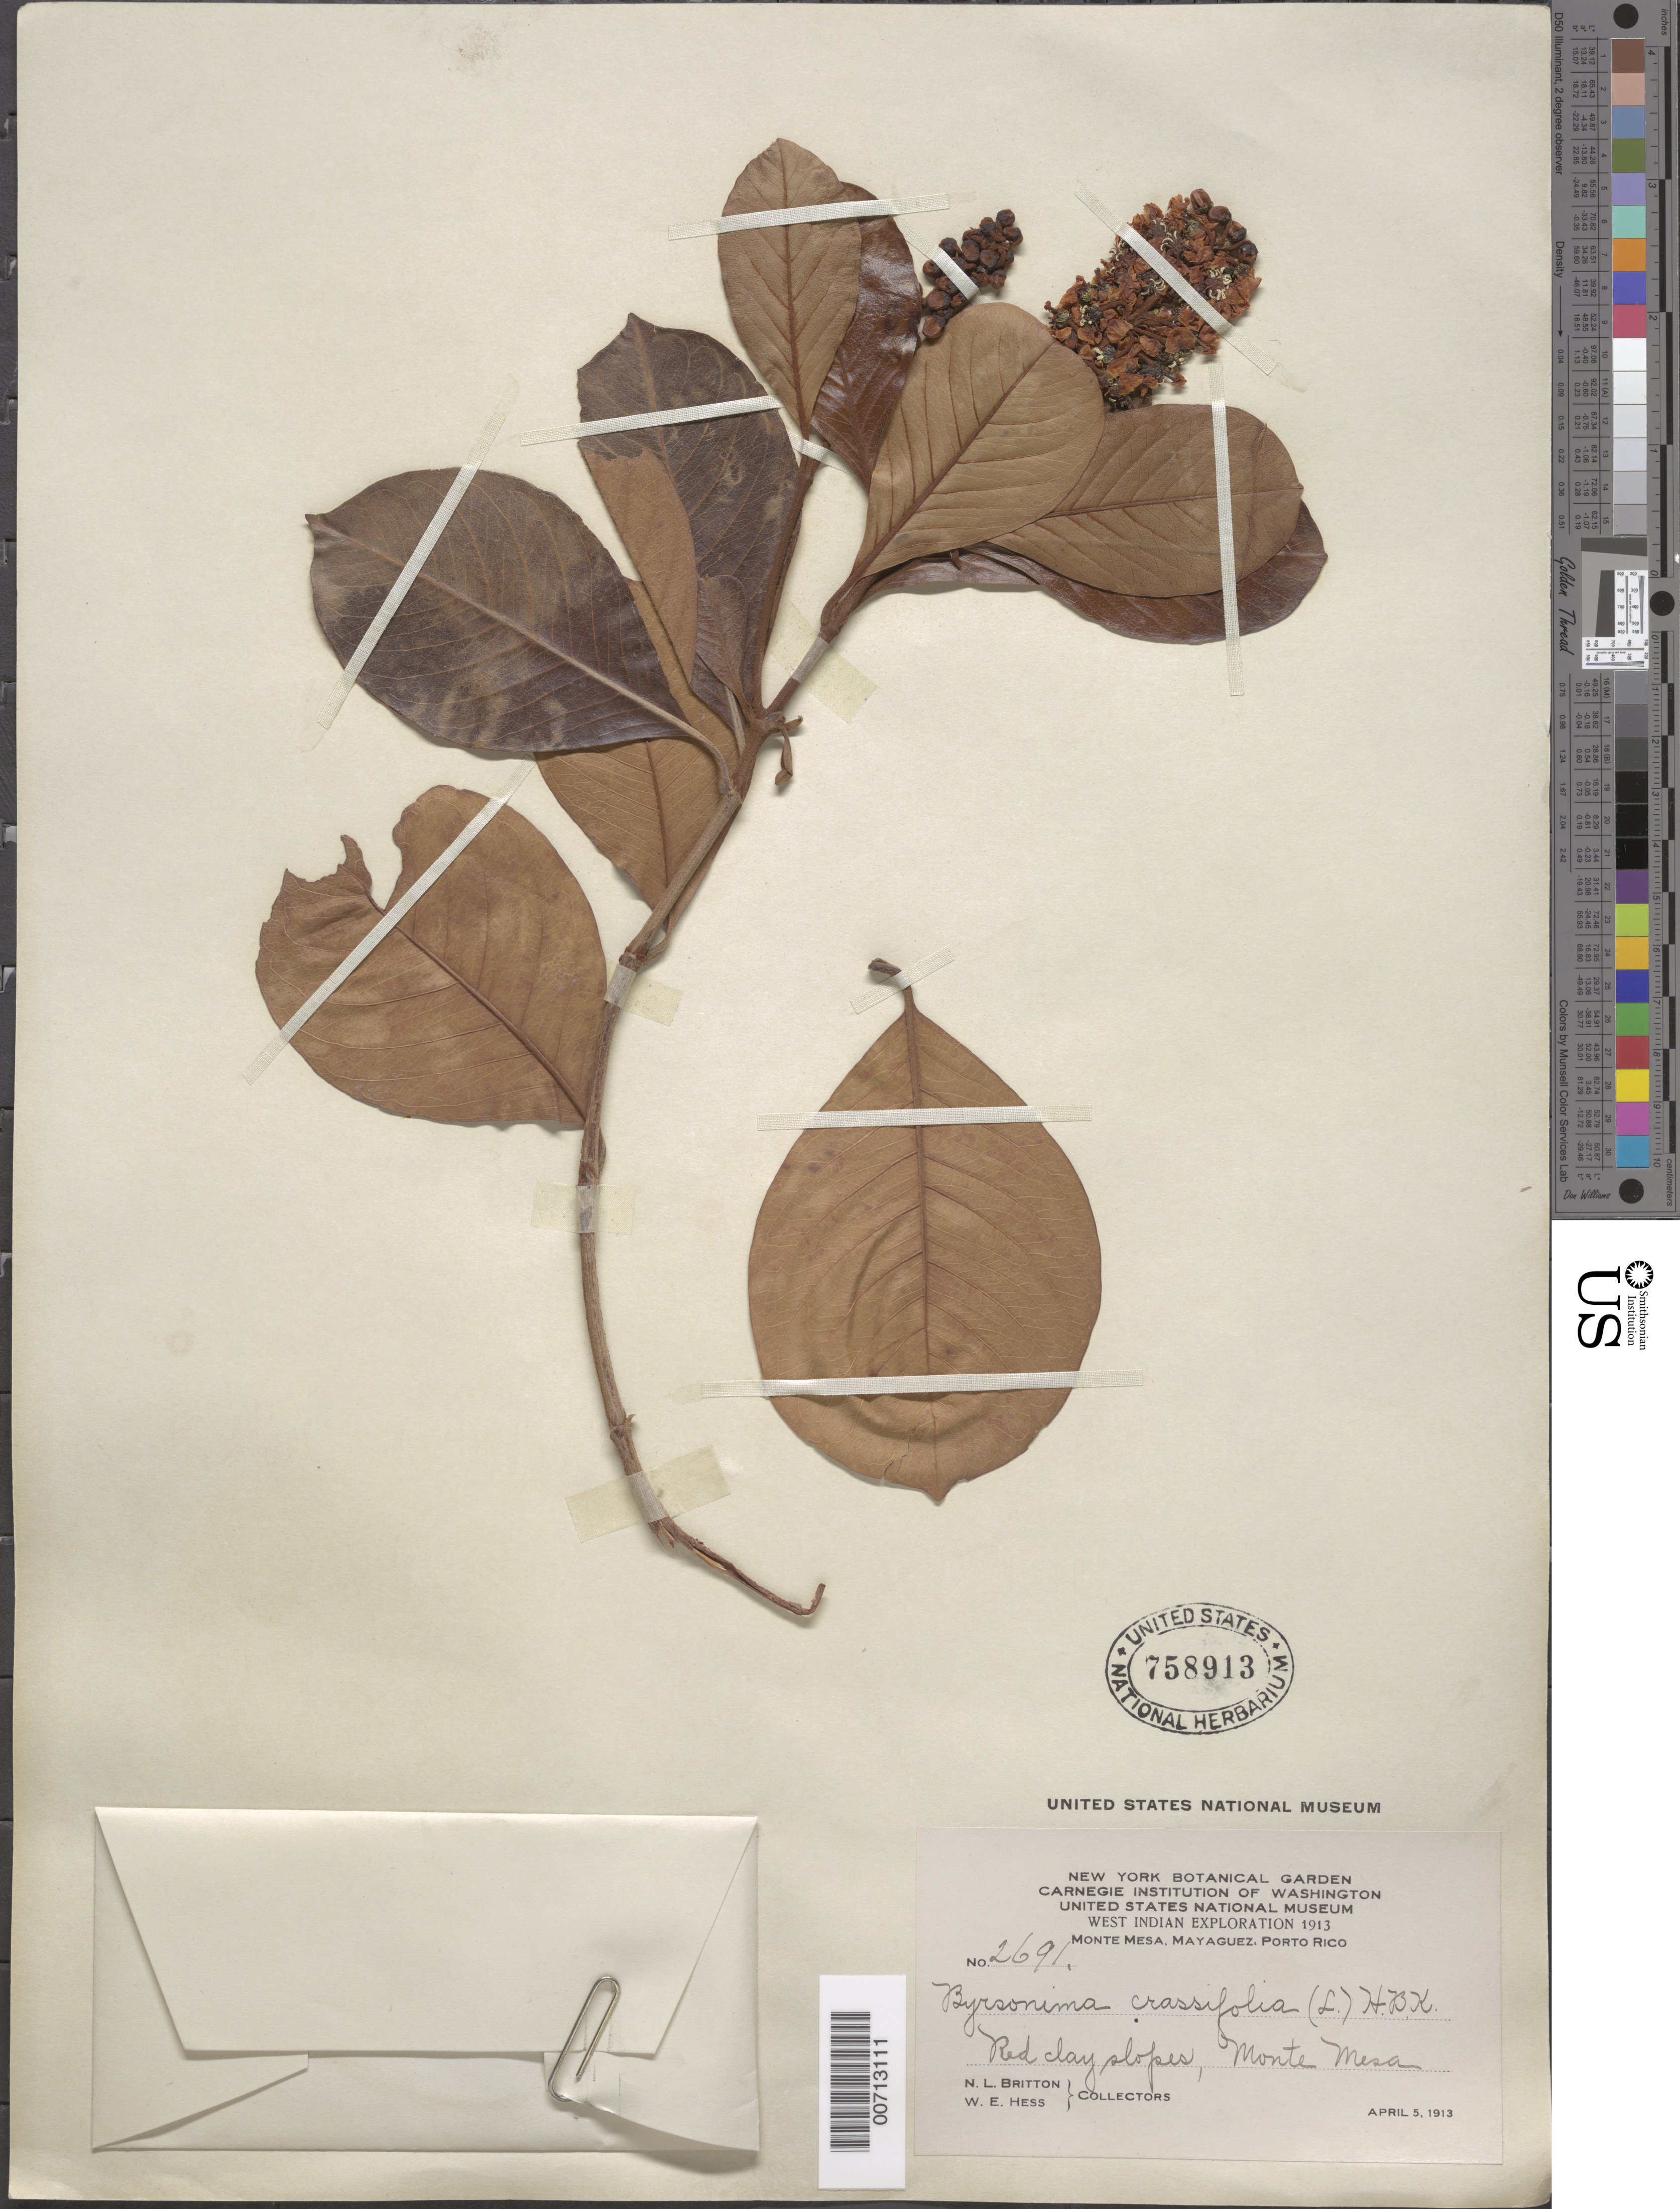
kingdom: Plantae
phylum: Tracheophyta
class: Magnoliopsida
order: Malpighiales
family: Malpighiaceae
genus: Byrsonima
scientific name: Byrsonima crassifolia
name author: (L.) Kunth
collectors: N. Britton & W. Hess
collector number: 2691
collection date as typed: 05 Apr 1913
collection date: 1913-04-05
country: Puerto Rico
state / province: Mayaguez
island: Greater Antilles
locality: Monte Mesa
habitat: Red clay slopes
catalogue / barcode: US 758913